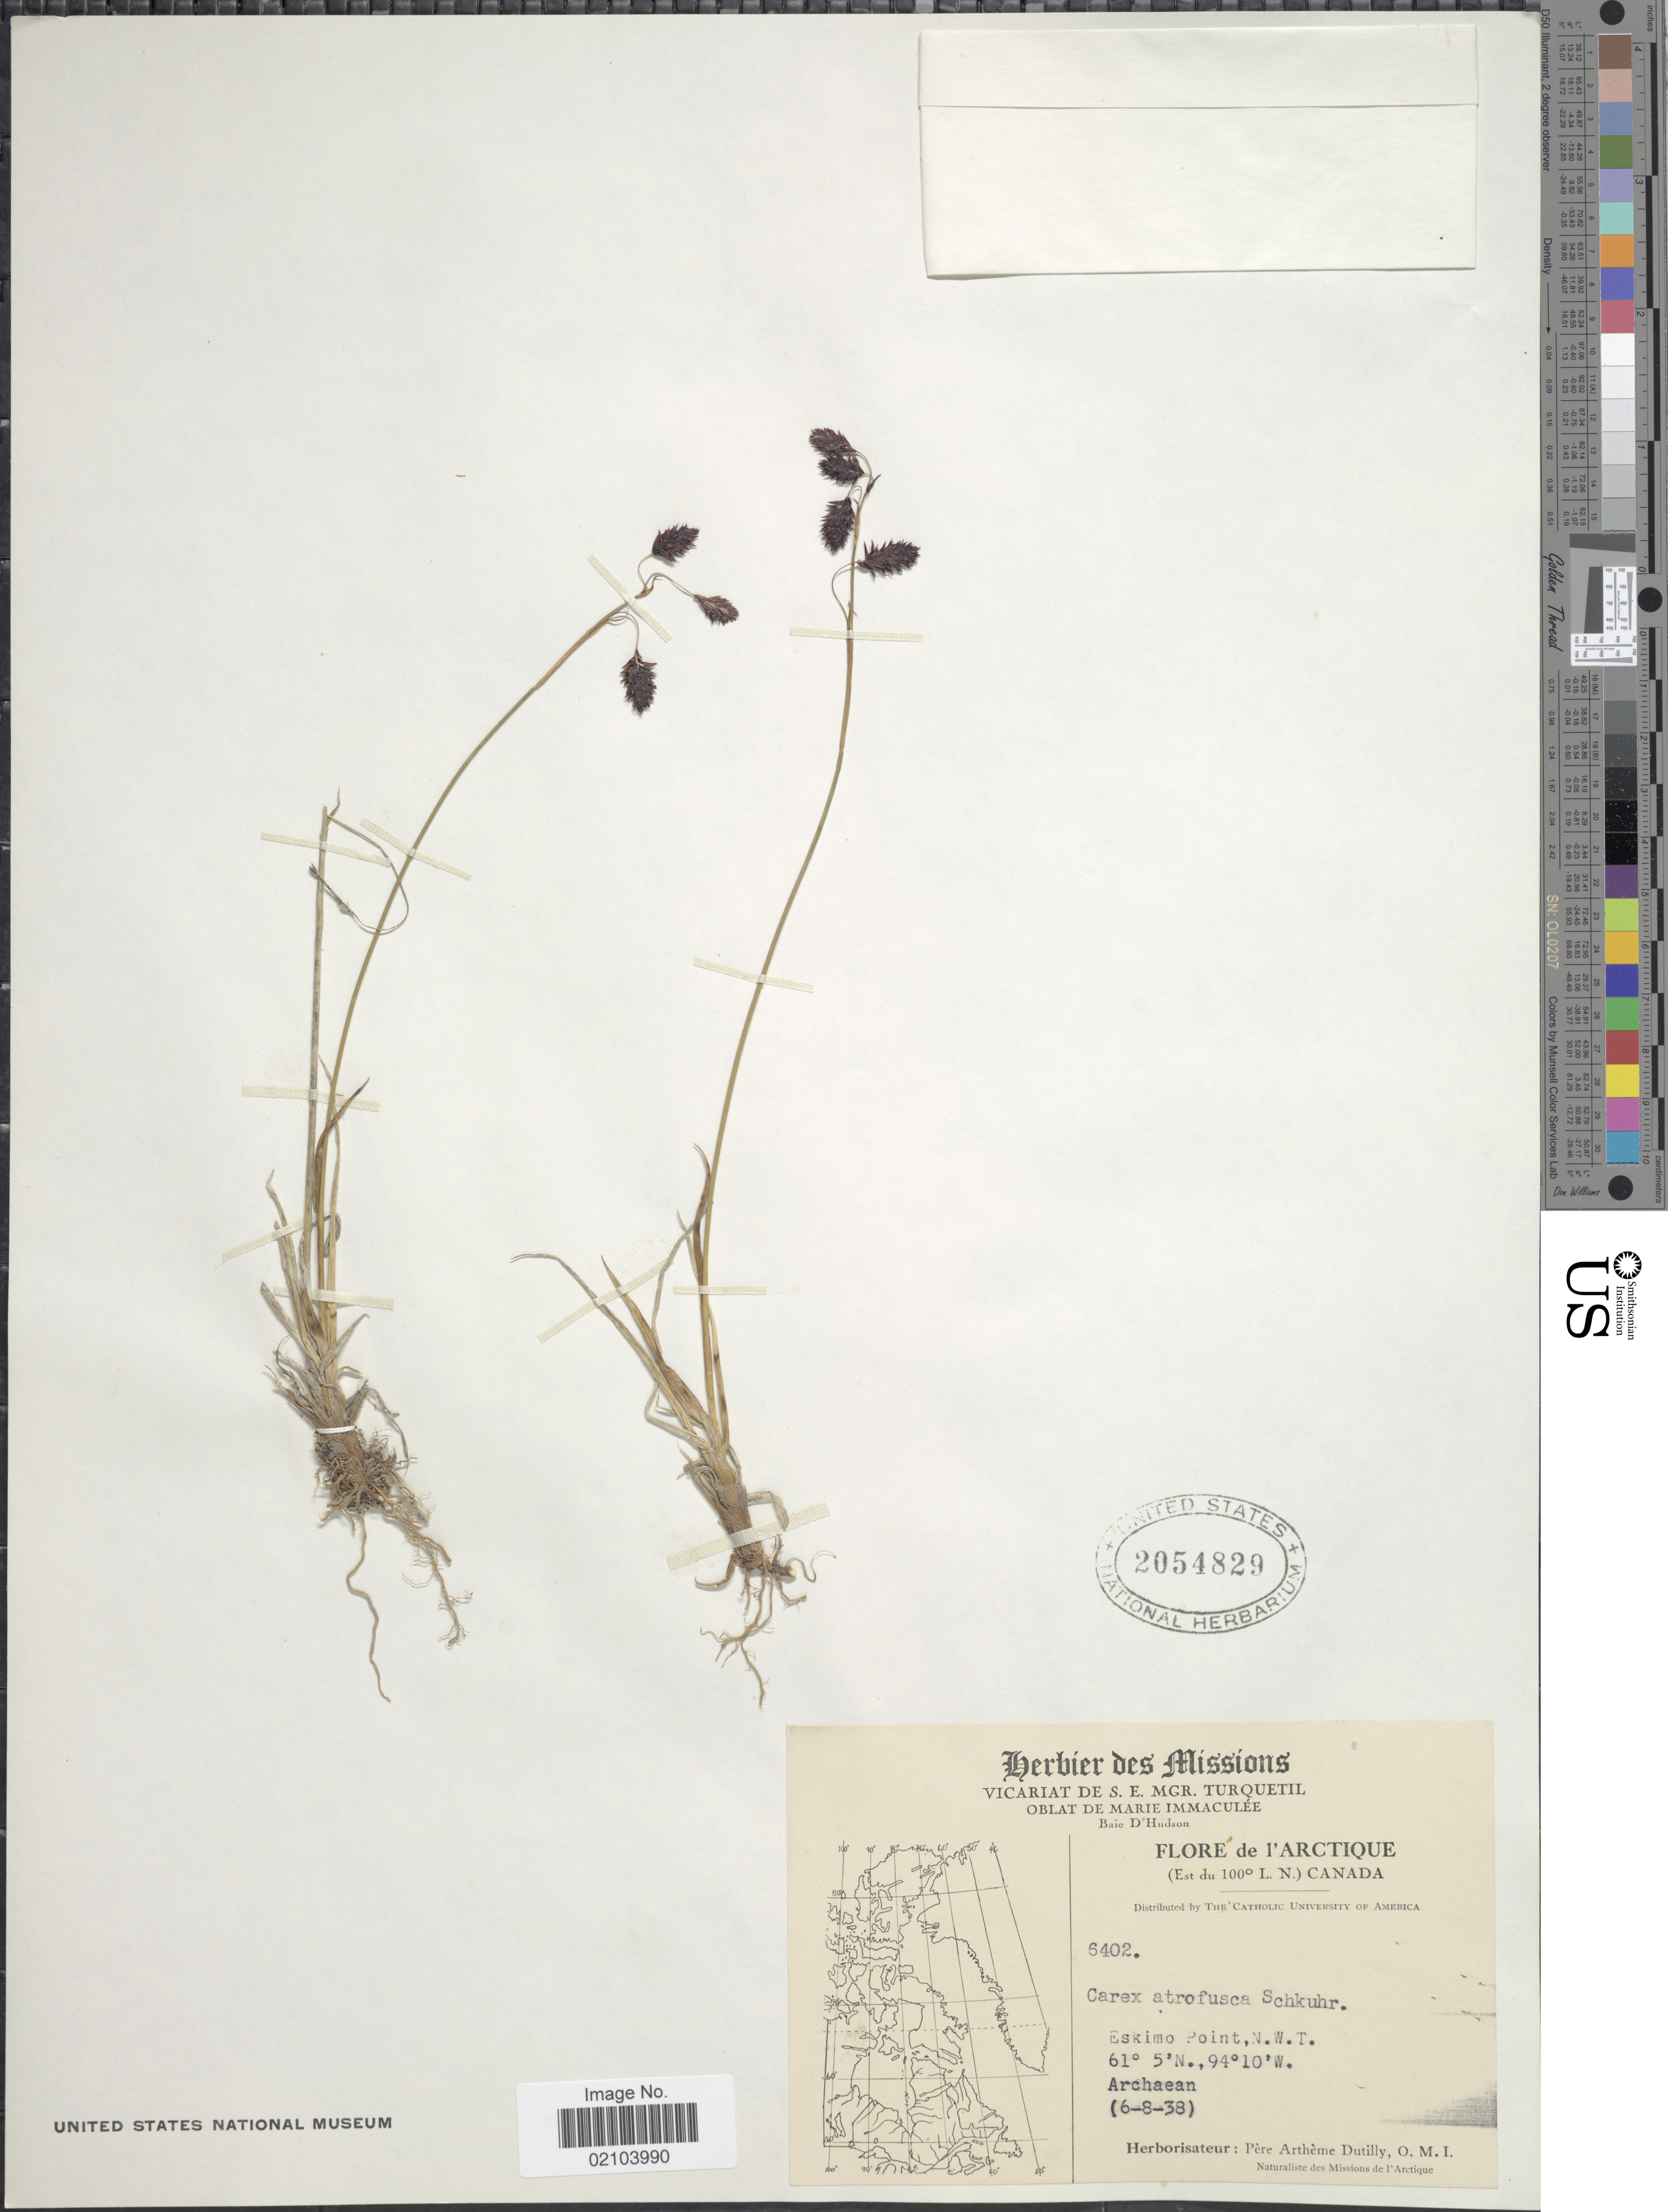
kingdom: Plantae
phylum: Tracheophyta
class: Liliopsida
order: Poales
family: Cyperaceae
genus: Carex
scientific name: Carex atrofusca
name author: Schkuhr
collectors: P. Dutilly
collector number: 6402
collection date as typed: Transcribed d/m/y: 6/8/38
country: Canada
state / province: Northwest Territories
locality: De l'Arctique (Est du 100º L.N.) Eskimo Point, N.W.T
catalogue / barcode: US 2054829